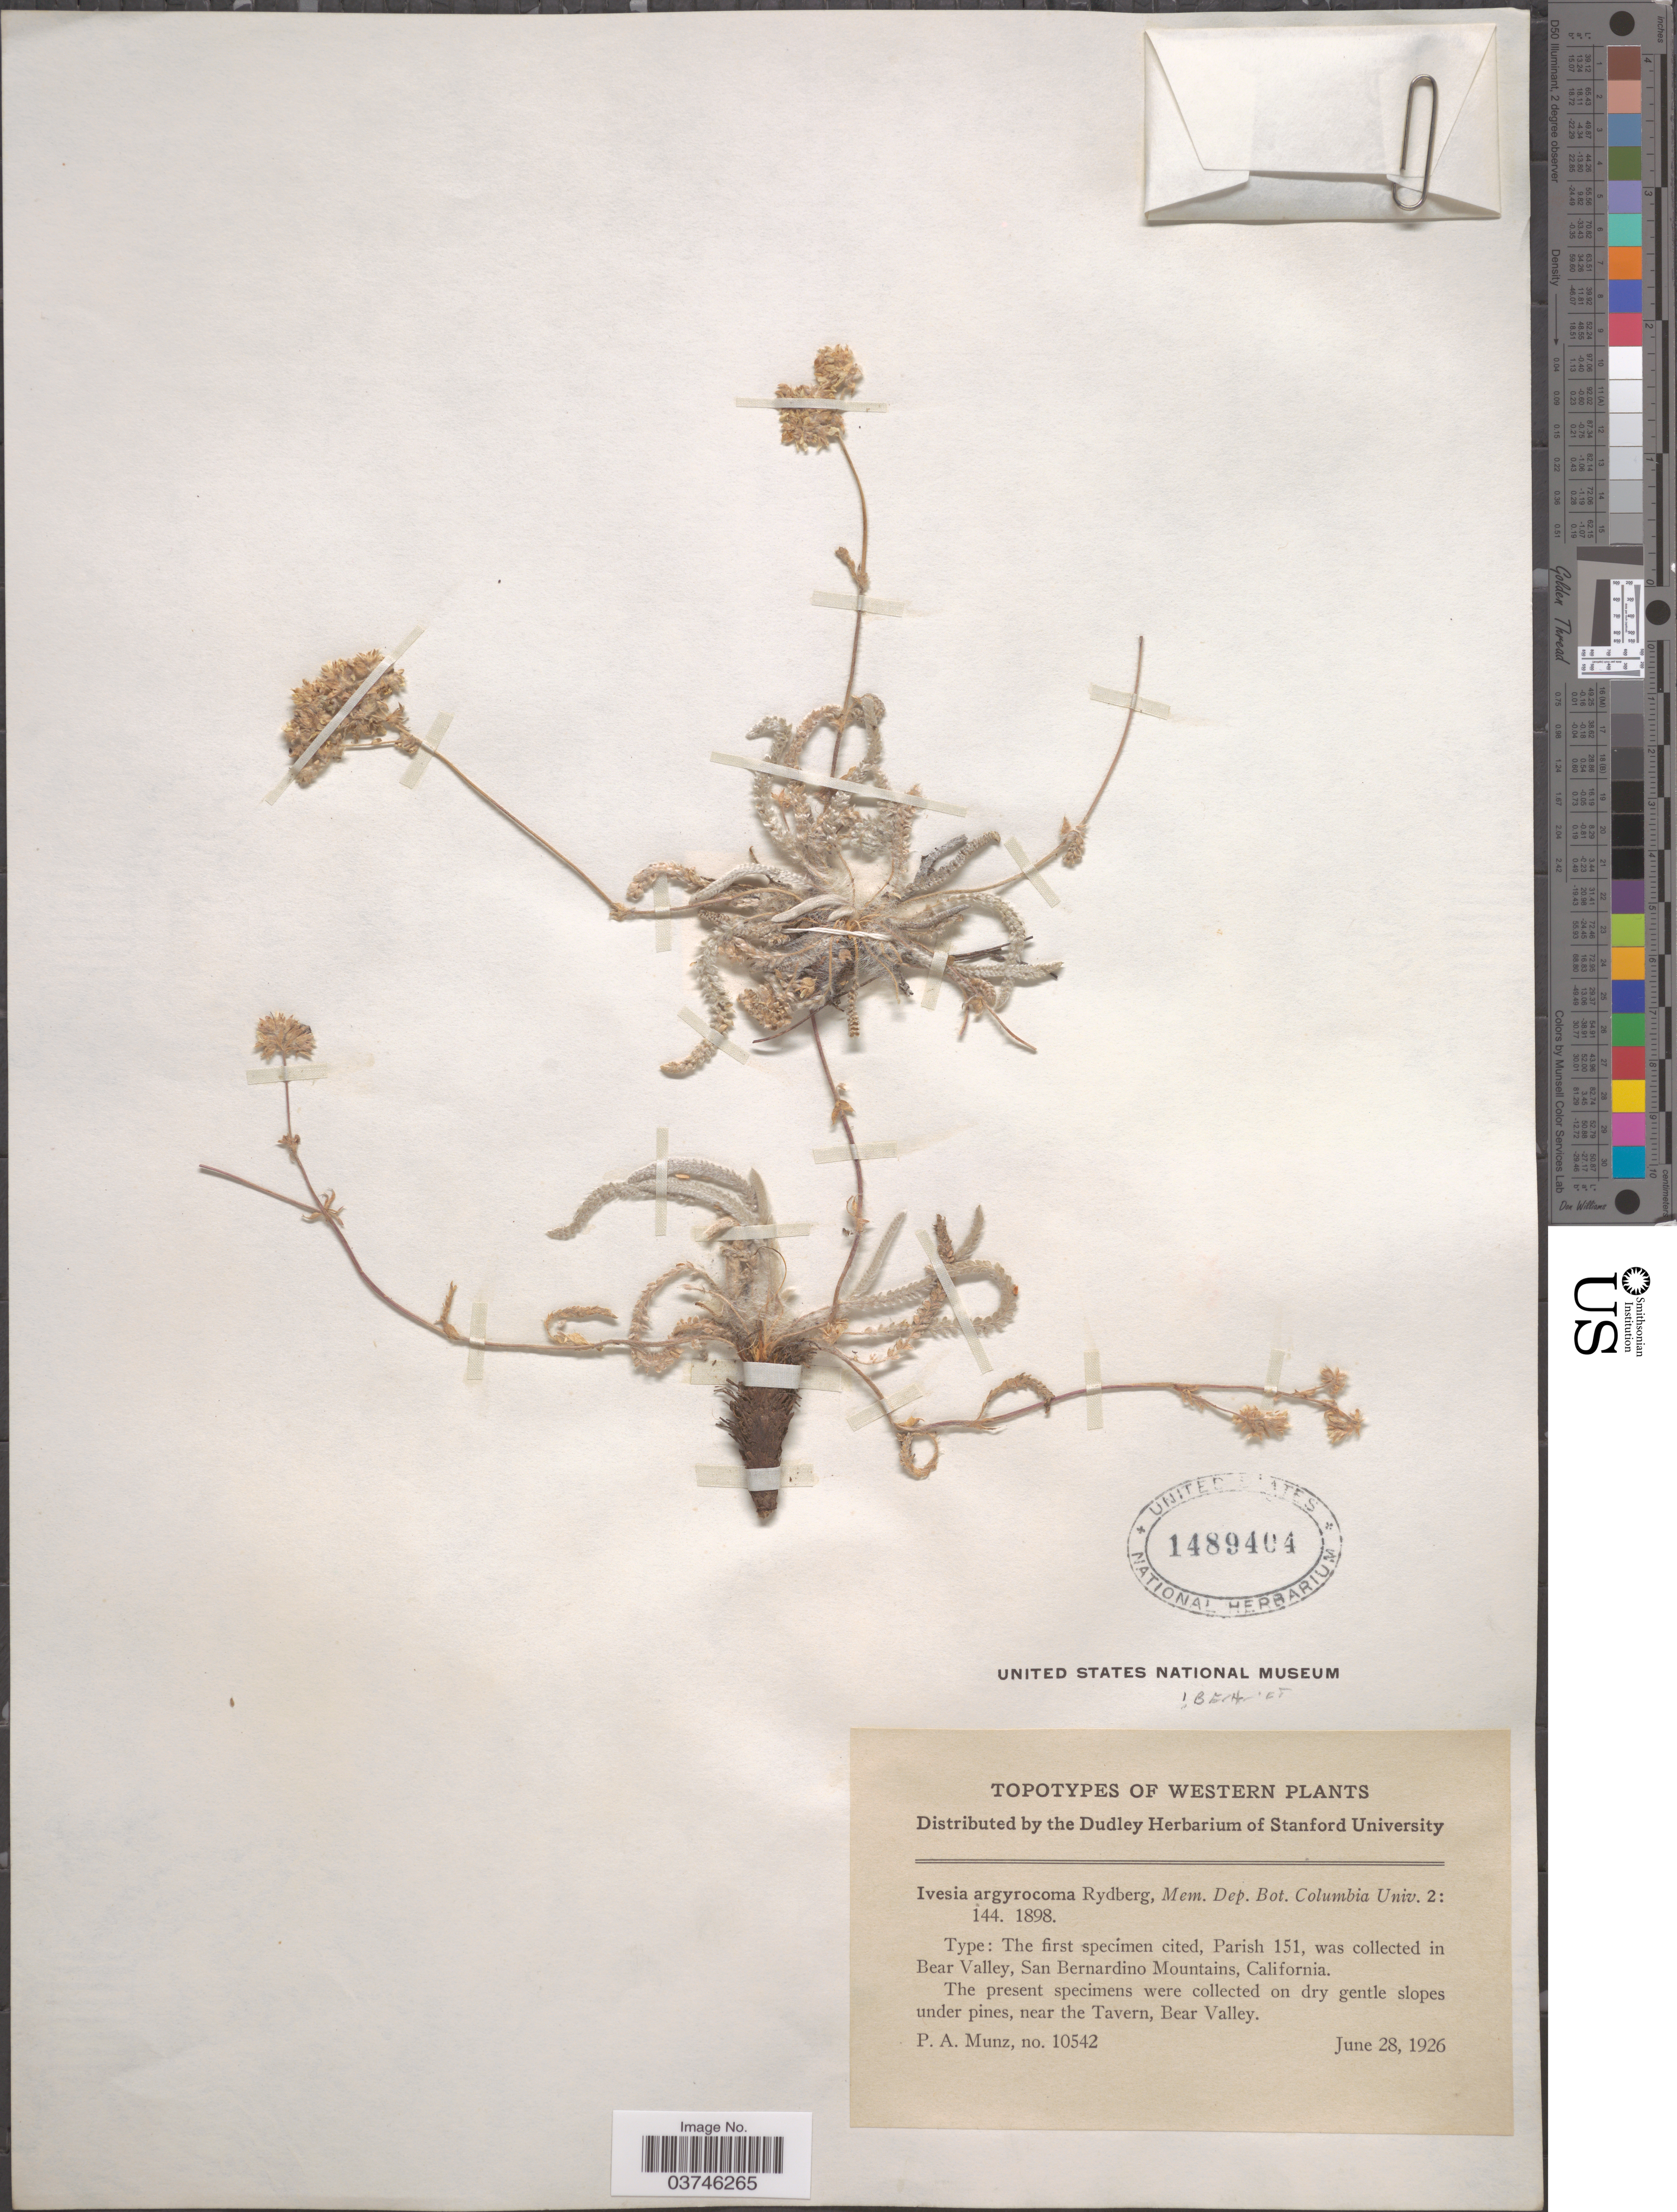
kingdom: Plantae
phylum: Tracheophyta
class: Magnoliopsida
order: Rosales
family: Rosaceae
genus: Potentilla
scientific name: Potentilla argyrocoma var. argyrocoma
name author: (Rydb.) Jeps.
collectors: P. A. Munz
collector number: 10542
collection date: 1926-06-28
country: United States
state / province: California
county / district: San Bernardino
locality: Western. Near the Taver, Bear Valley.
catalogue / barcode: US 1489404